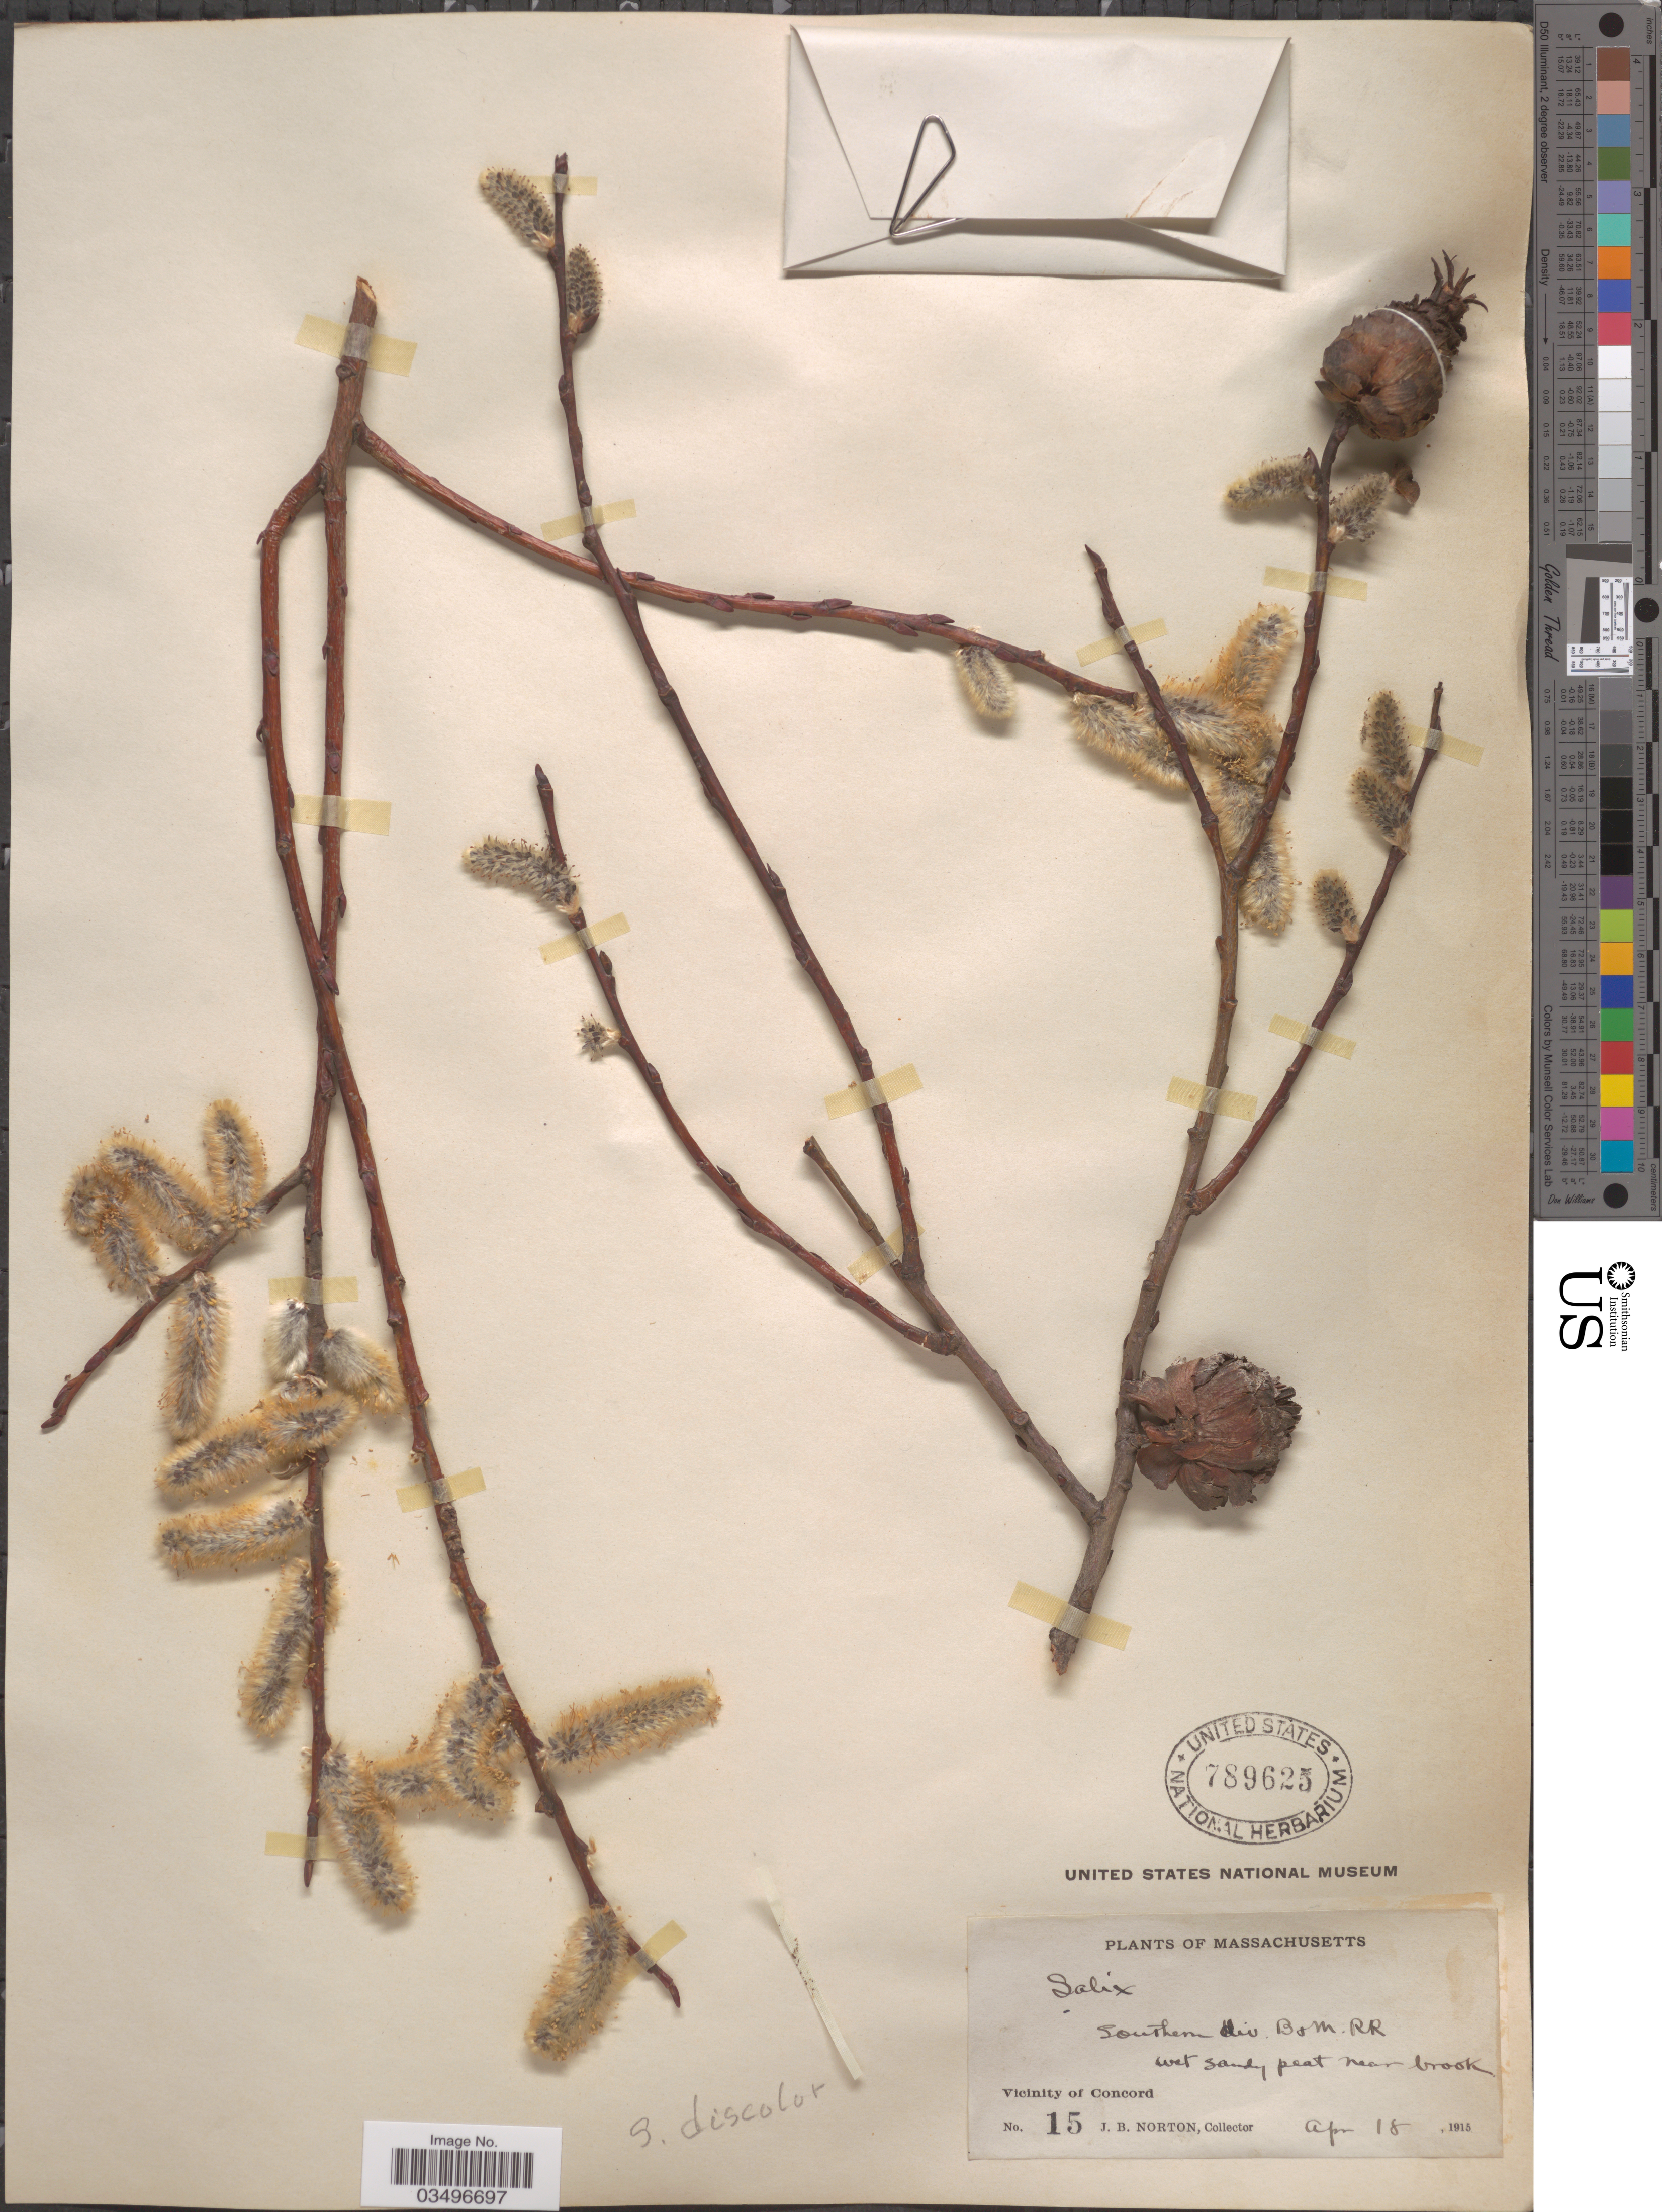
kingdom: Plantae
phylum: Tracheophyta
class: Magnoliopsida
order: Malpighiales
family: Salicaceae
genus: Salix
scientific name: Salix discolor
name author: Muhl.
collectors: J. B. Norton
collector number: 15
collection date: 1915-04-18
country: United States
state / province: Massachusetts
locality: Vicinity of Concord.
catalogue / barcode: US 789625